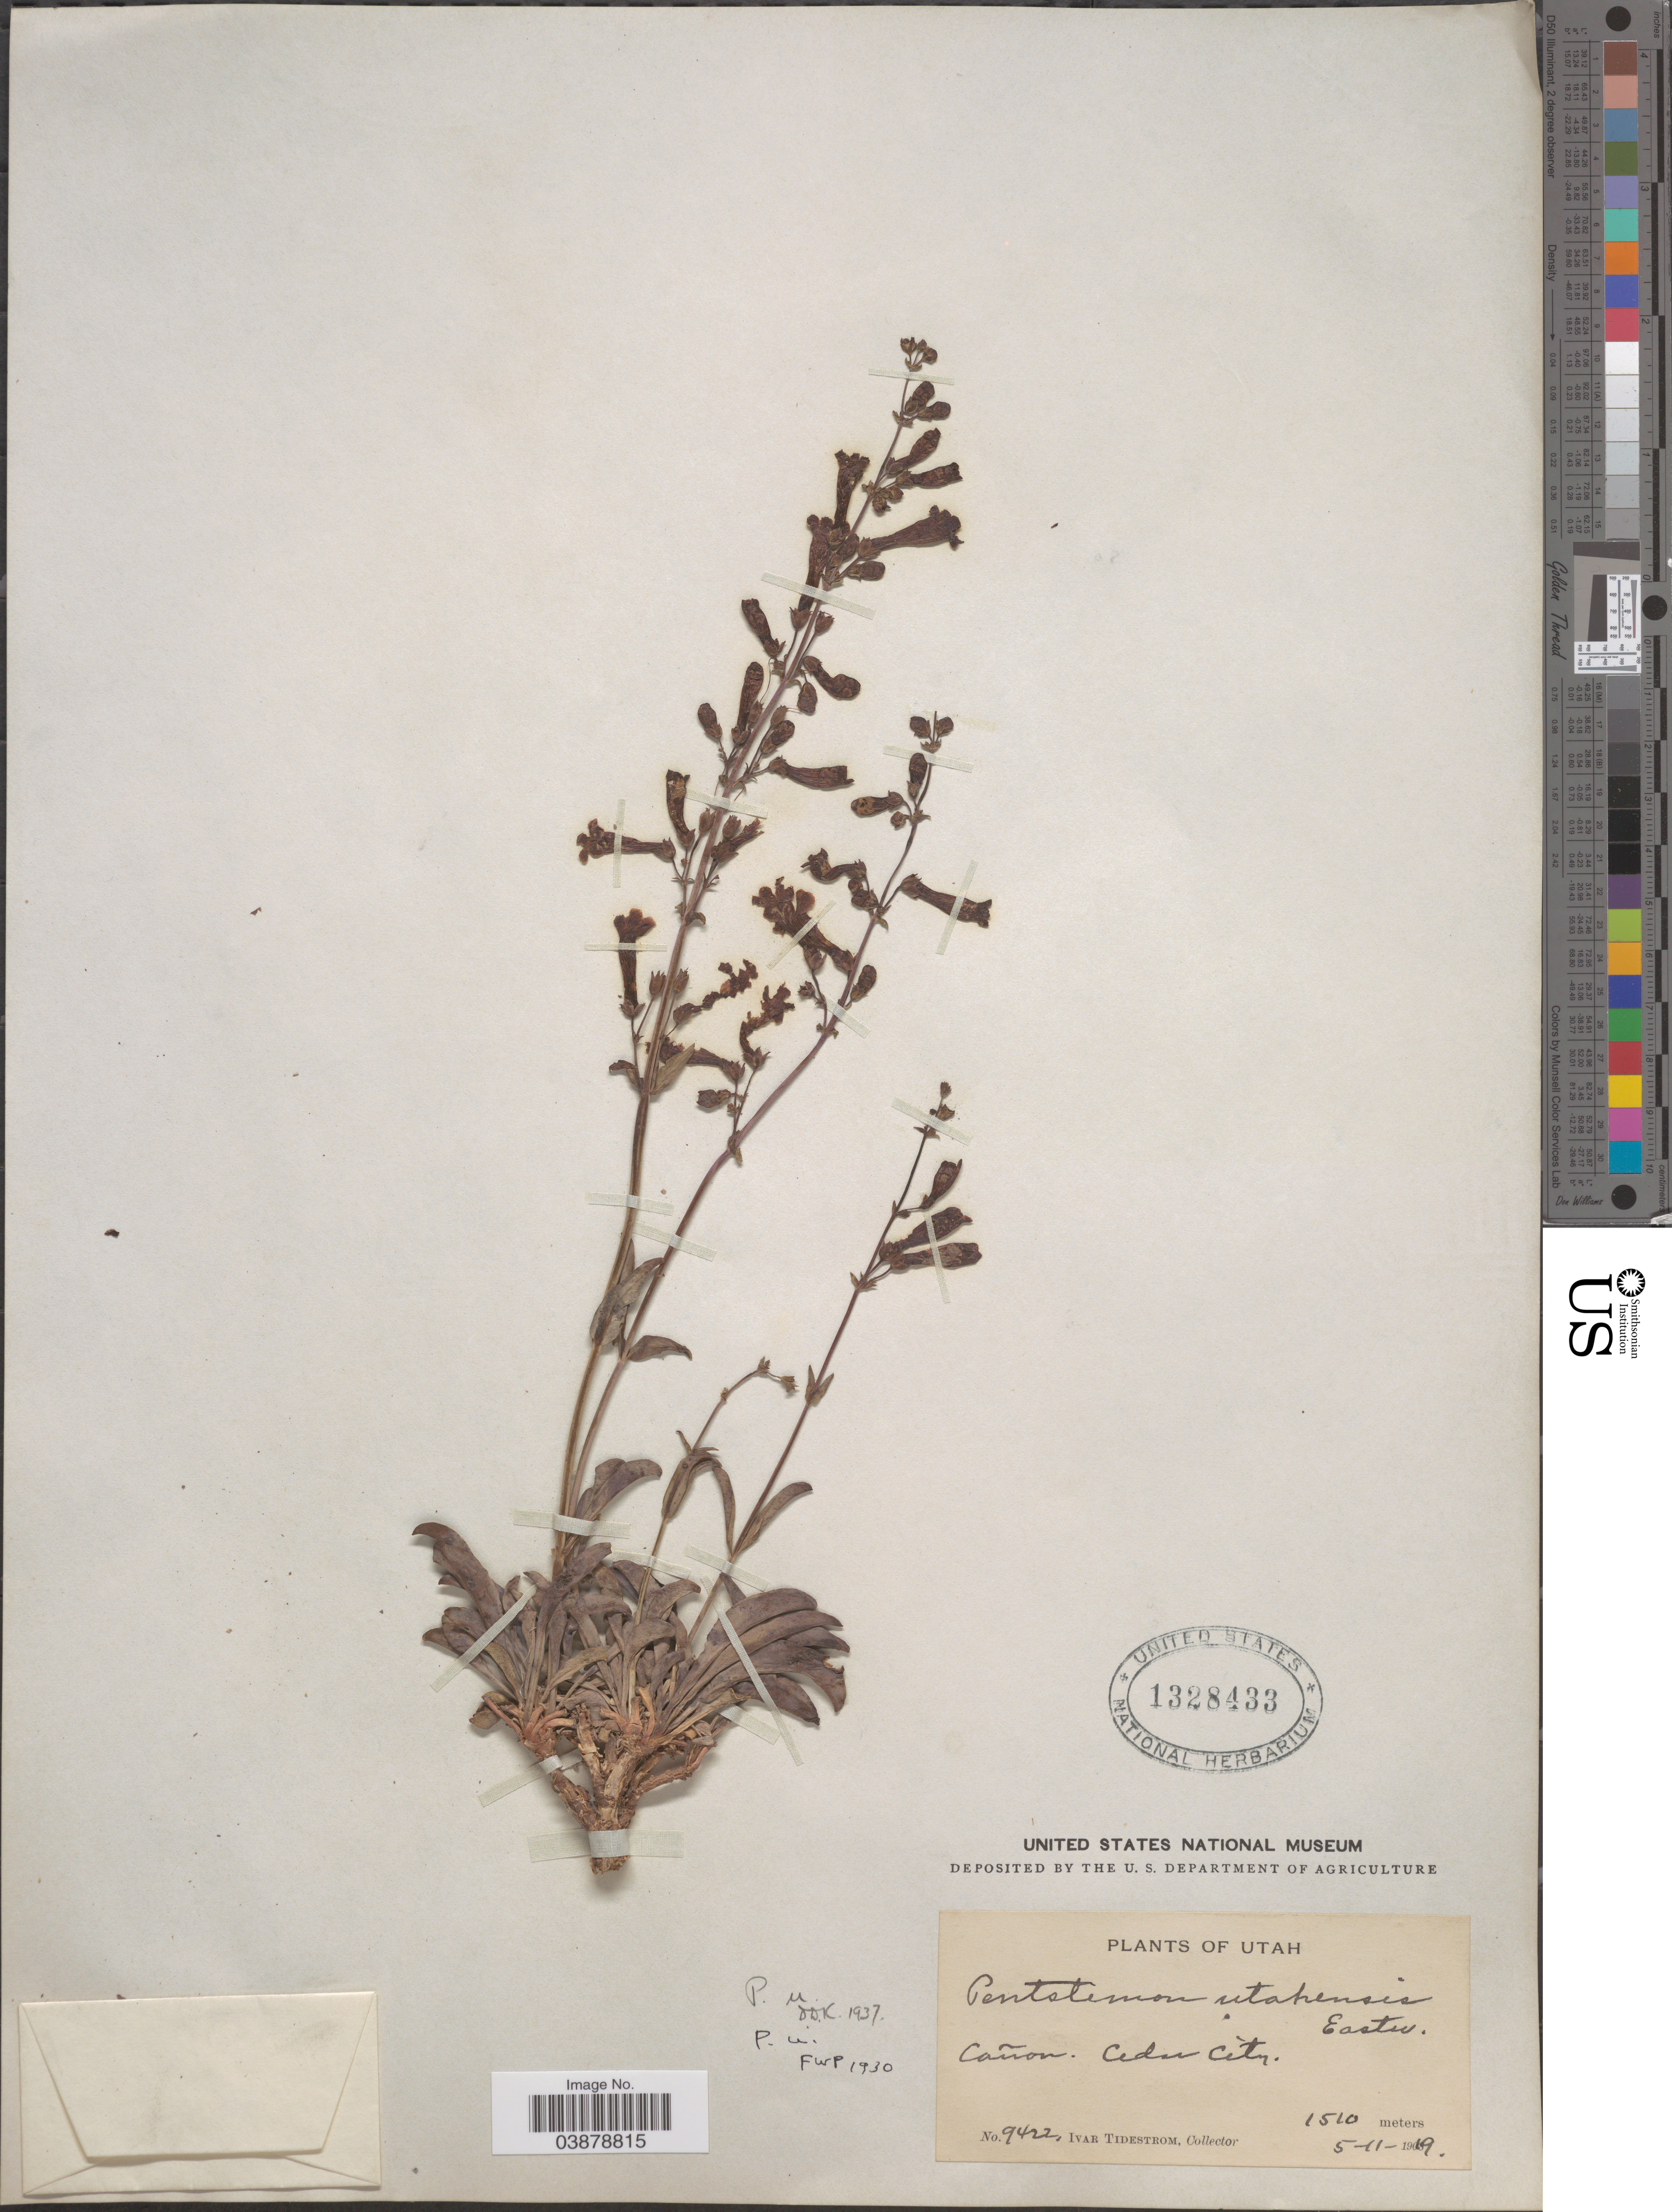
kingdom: Plantae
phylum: Tracheophyta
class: Magnoliopsida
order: Lamiales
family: Plantaginaceae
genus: Penstemon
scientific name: Penstemon utahensis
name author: Eastw.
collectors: I. F. Tidestrom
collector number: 9422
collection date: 1919-05-11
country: United States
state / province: Utah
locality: Cañon. Cedar City.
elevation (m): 1510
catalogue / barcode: US 1328433